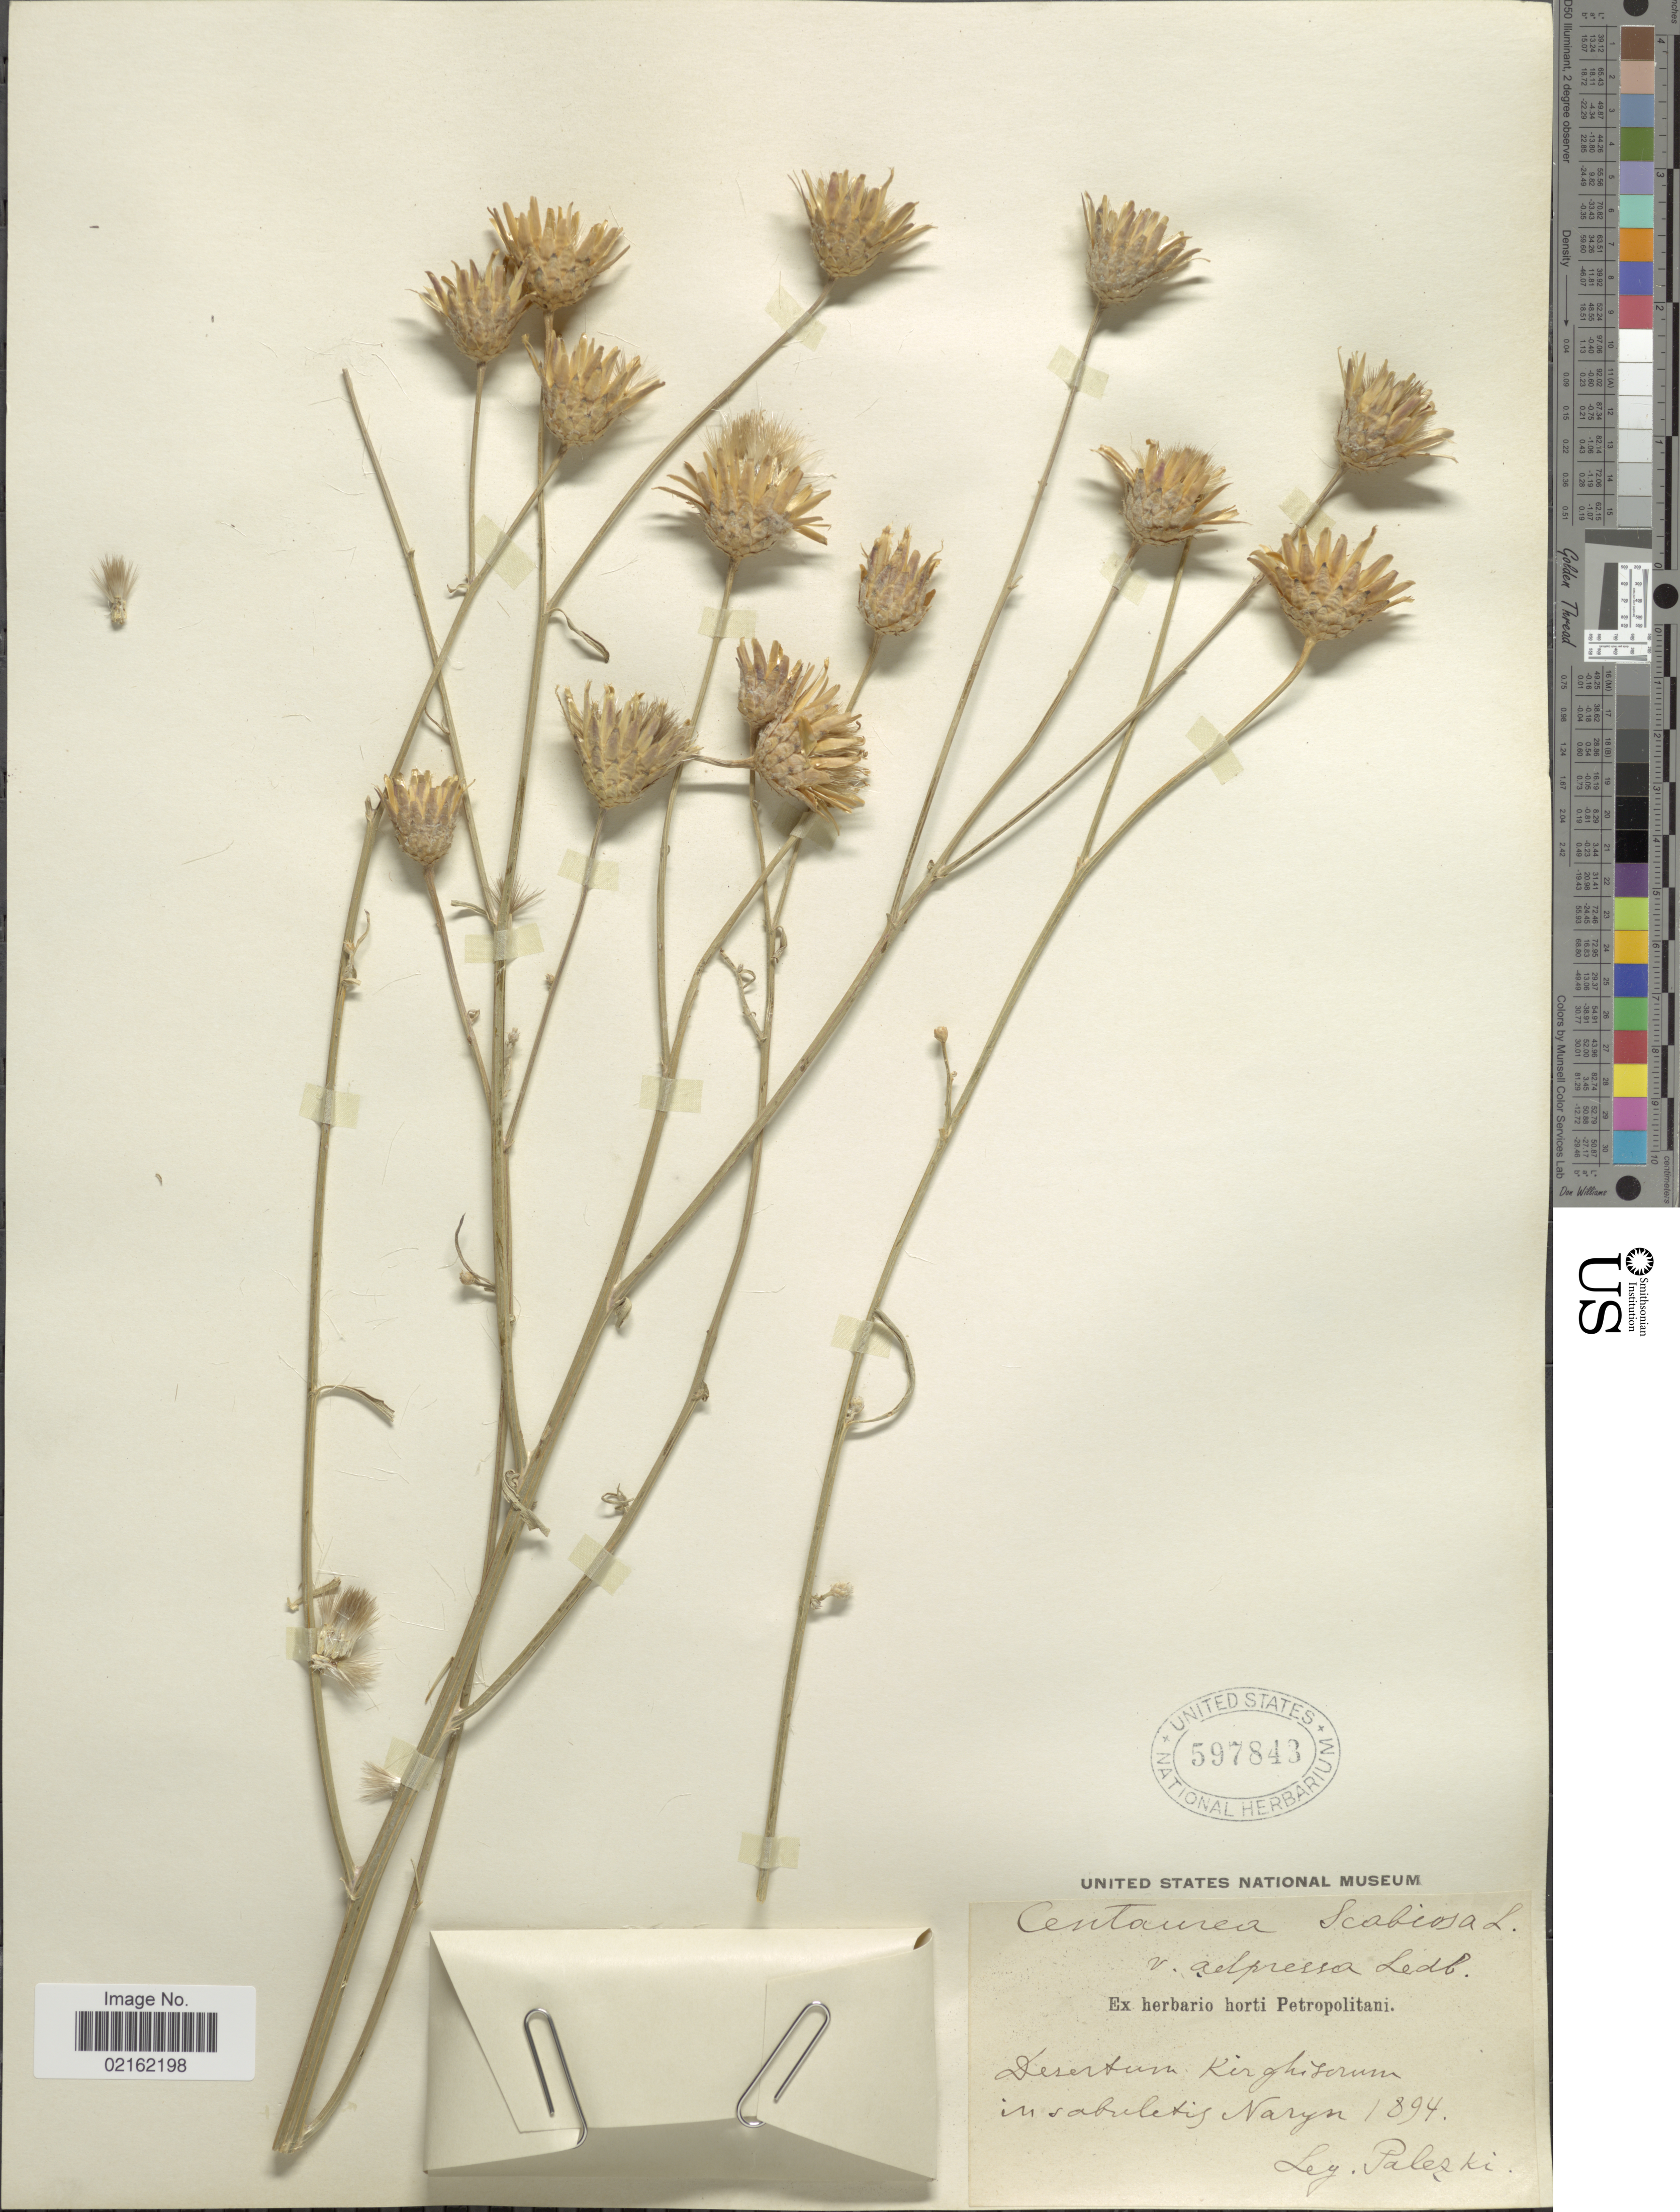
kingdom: Plantae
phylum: Tracheophyta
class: Magnoliopsida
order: Asterales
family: Asteraceae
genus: Centaurea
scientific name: Centaurea scabiosa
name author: L.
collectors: Palezki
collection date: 1894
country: Kyrgyzstan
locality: Desertum Kirghiserum, Naryn [interpreted]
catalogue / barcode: US 597843